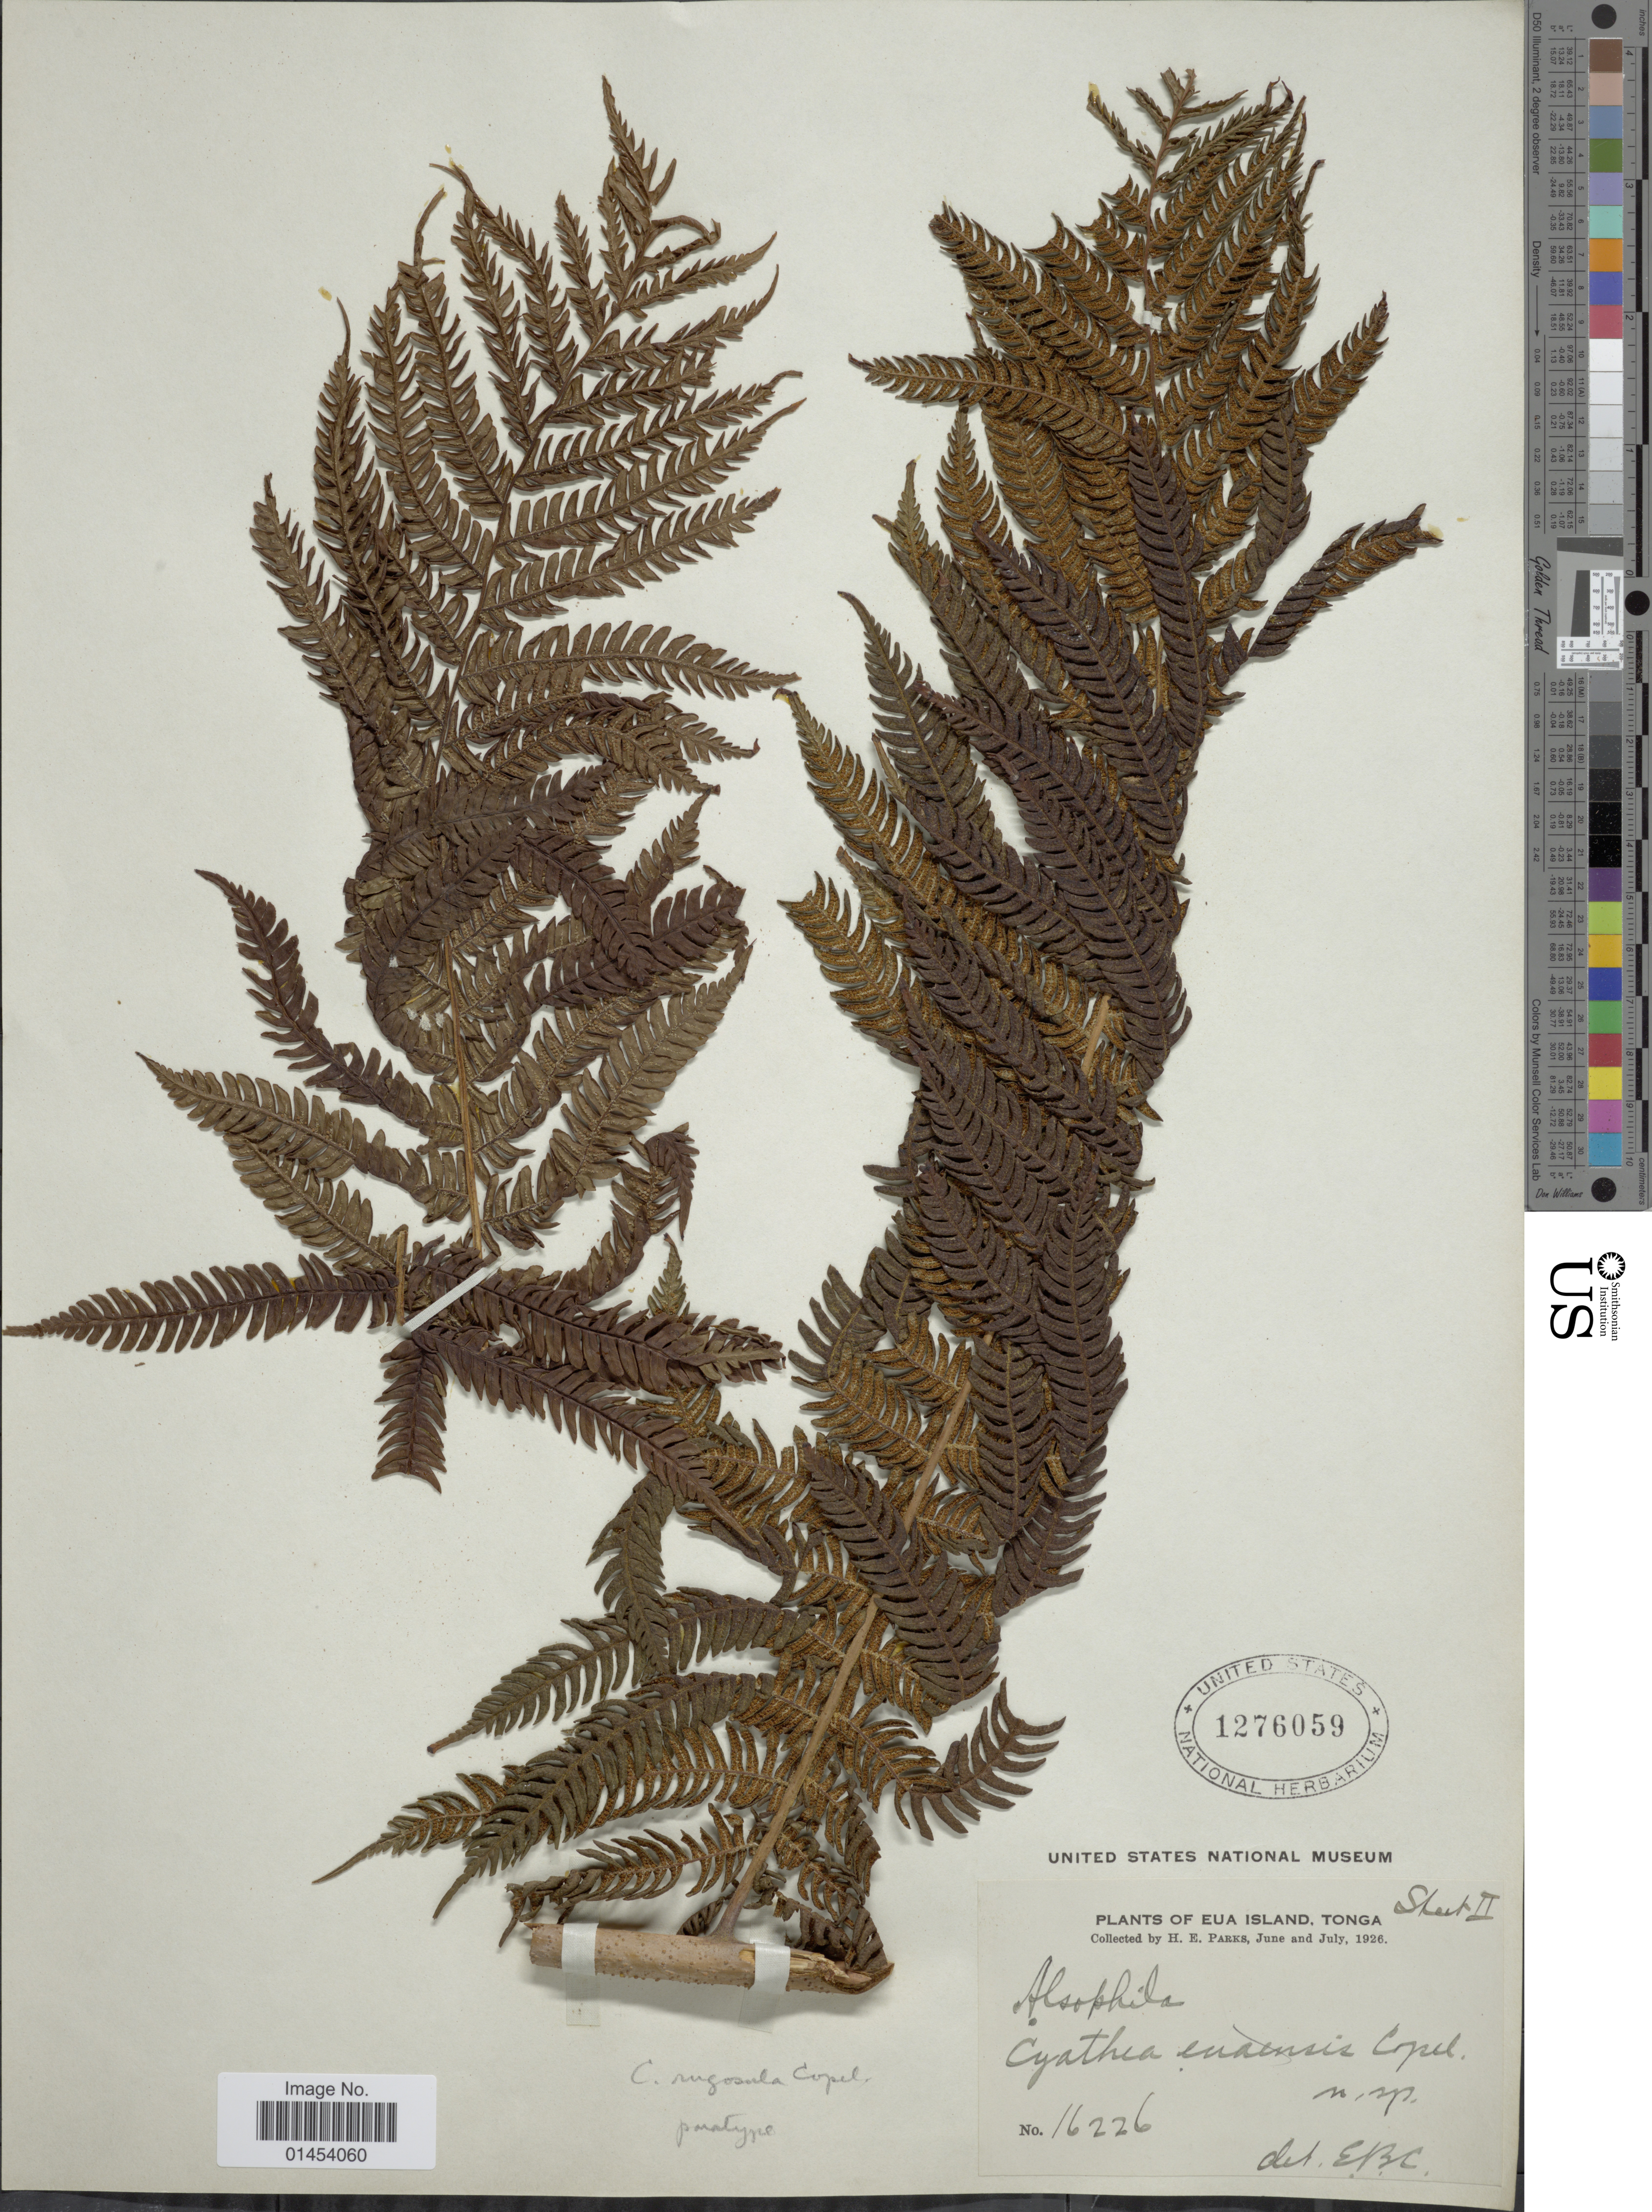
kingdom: Plantae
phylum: Tracheophyta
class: Polypodiopsida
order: Cyatheales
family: Cyatheaceae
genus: Cyathea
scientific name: Cyathea lunulata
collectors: H. E. Parks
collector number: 16226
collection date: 1926-06/1926-07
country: Tonga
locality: Eua Island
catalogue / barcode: US 1276059